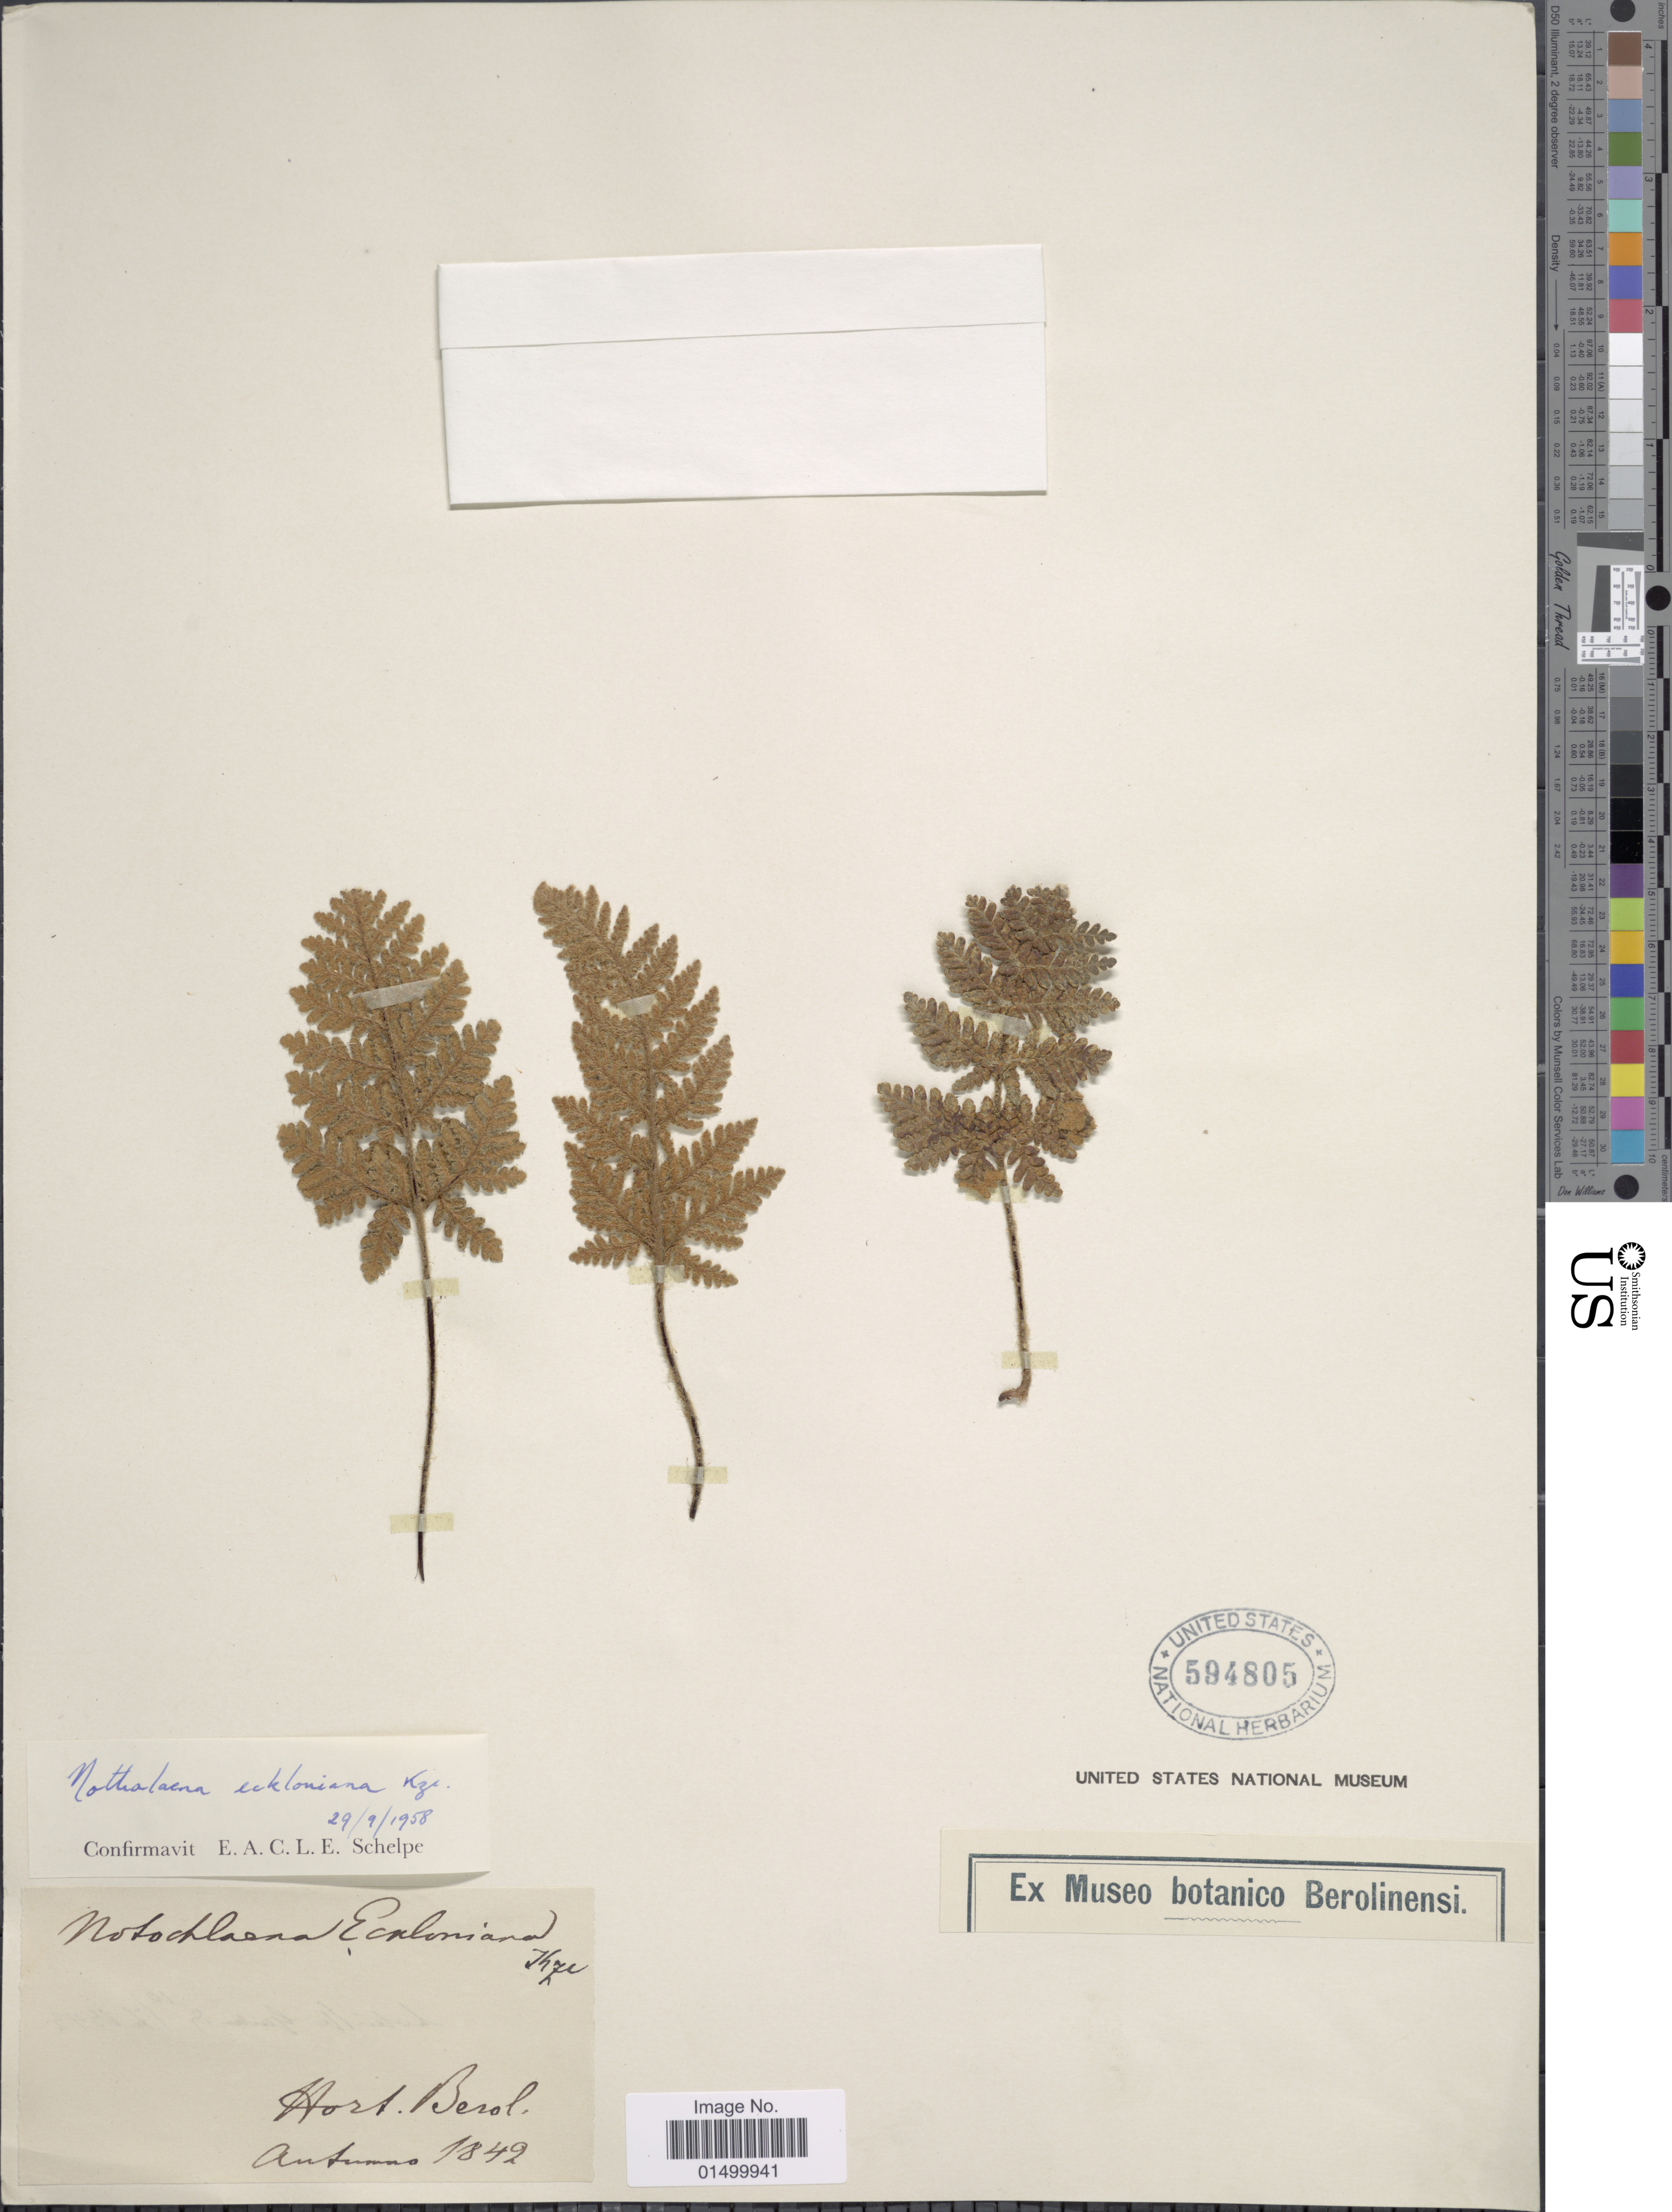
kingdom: Plantae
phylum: Tracheophyta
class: Polypodiopsida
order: Polypodiales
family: Pteridaceae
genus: Cheilanthes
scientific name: Cheilanthes eckloniana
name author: Mett.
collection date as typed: Autunno 1842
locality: Hort Berol.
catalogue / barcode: US 594805